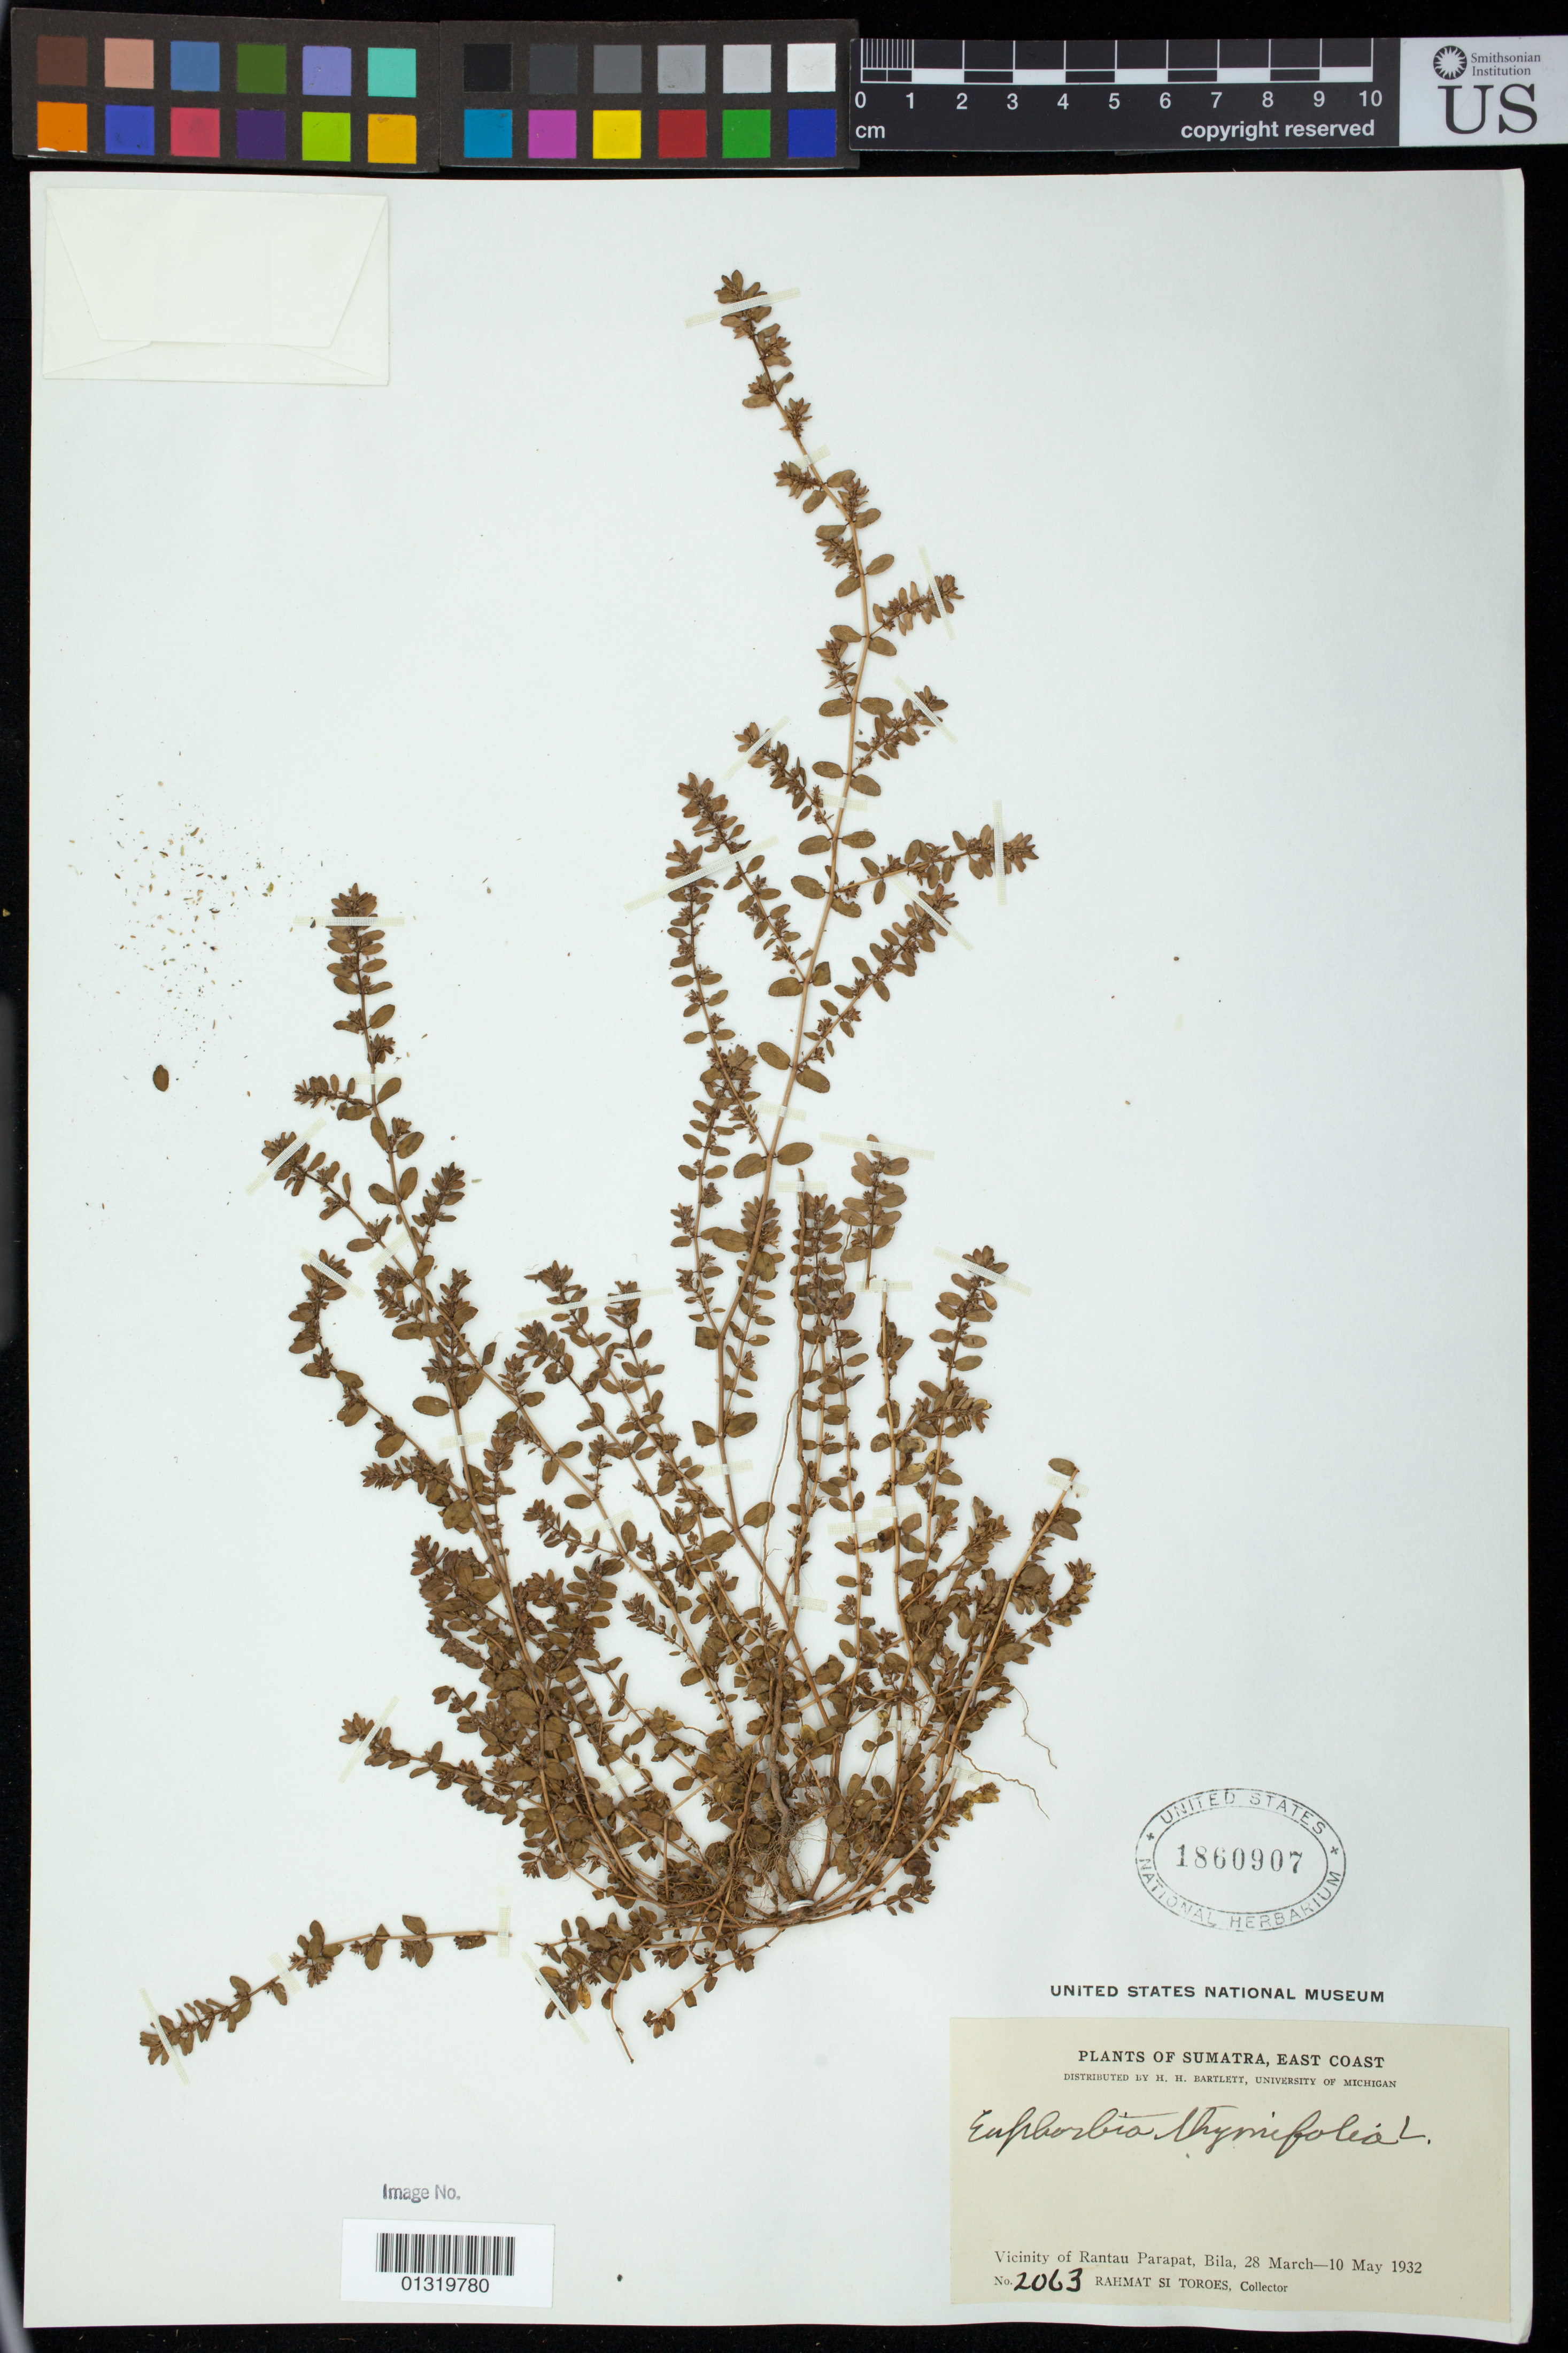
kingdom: Plantae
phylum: Tracheophyta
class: Magnoliopsida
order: Malpighiales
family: Euphorbiaceae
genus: Euphorbia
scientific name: Euphorbia thymifolia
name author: L.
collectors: Rahmat Si Boeea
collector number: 2063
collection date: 1932-03-28/1932-05-10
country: Indonesia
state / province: Sumatra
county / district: Sumatera Utara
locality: Vicinity of Rantau Parapat (Rantau Prapat), Bila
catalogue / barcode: US 1860907